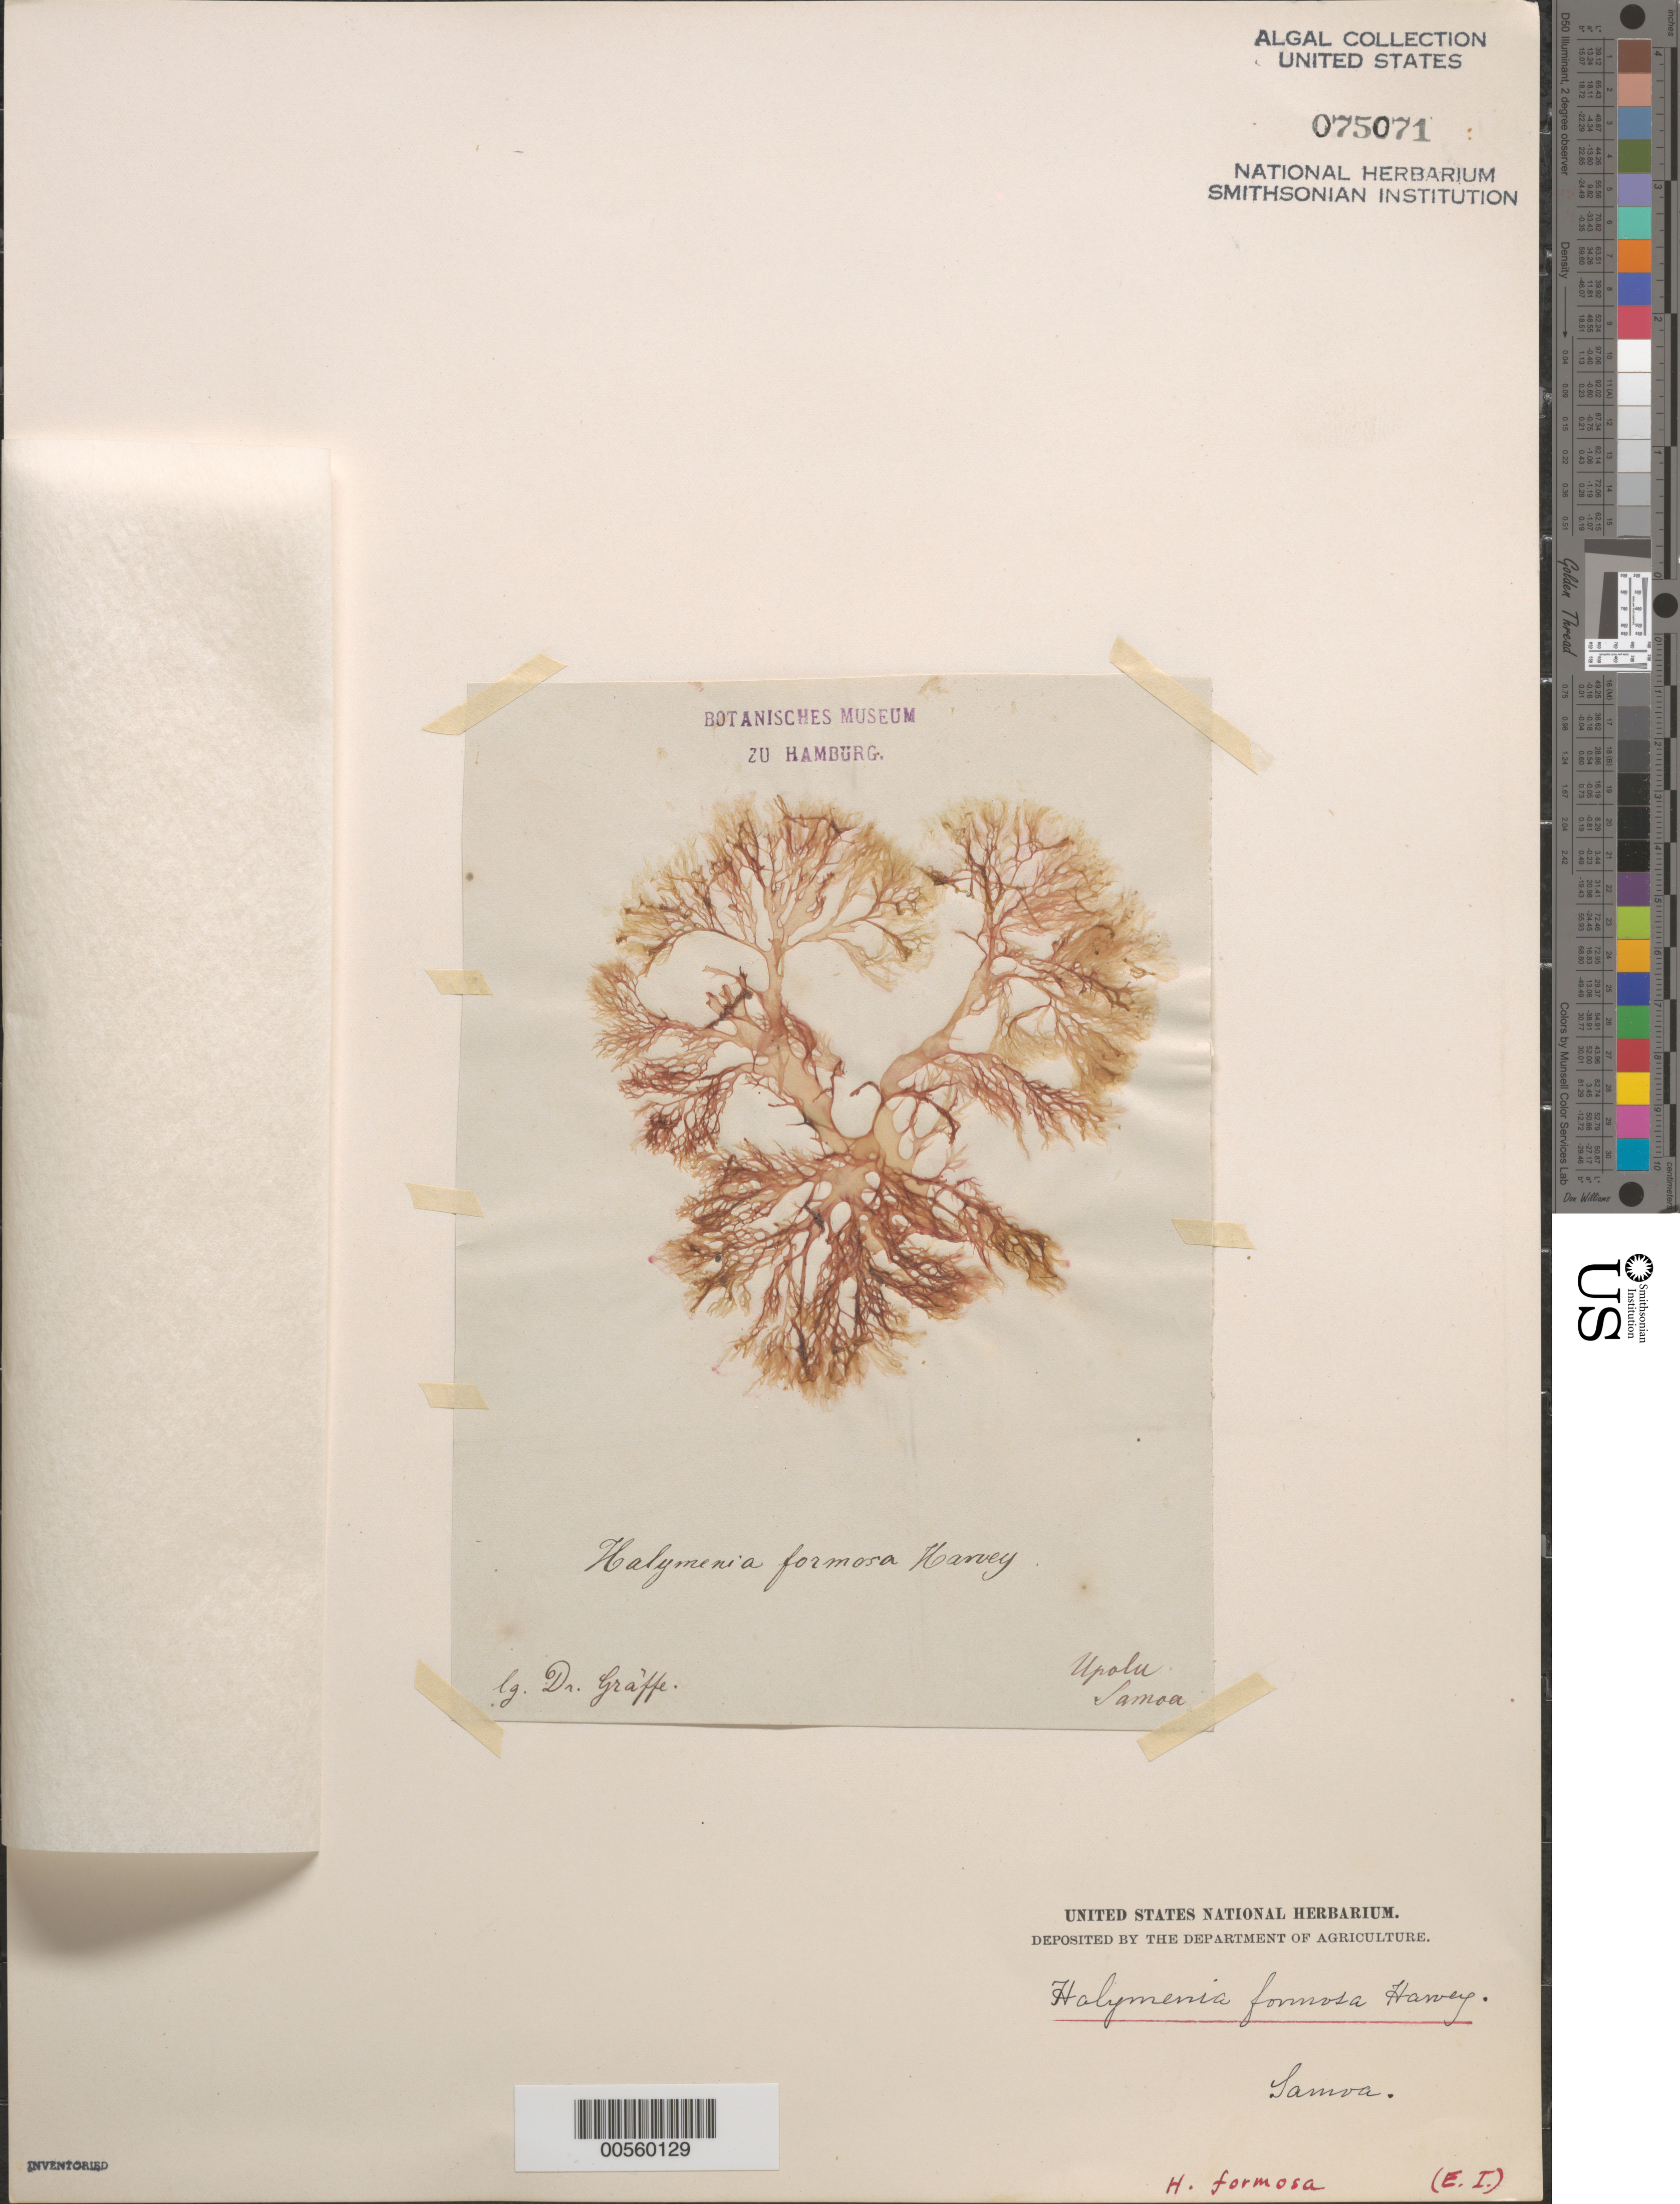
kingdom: Plantae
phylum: Rhodophyta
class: Florideophyceae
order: Halymeniales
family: Halymeniaceae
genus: Halymenia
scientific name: Halymenia formosa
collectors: E. Graeffe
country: Samoa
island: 'Upolu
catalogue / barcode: US 75071